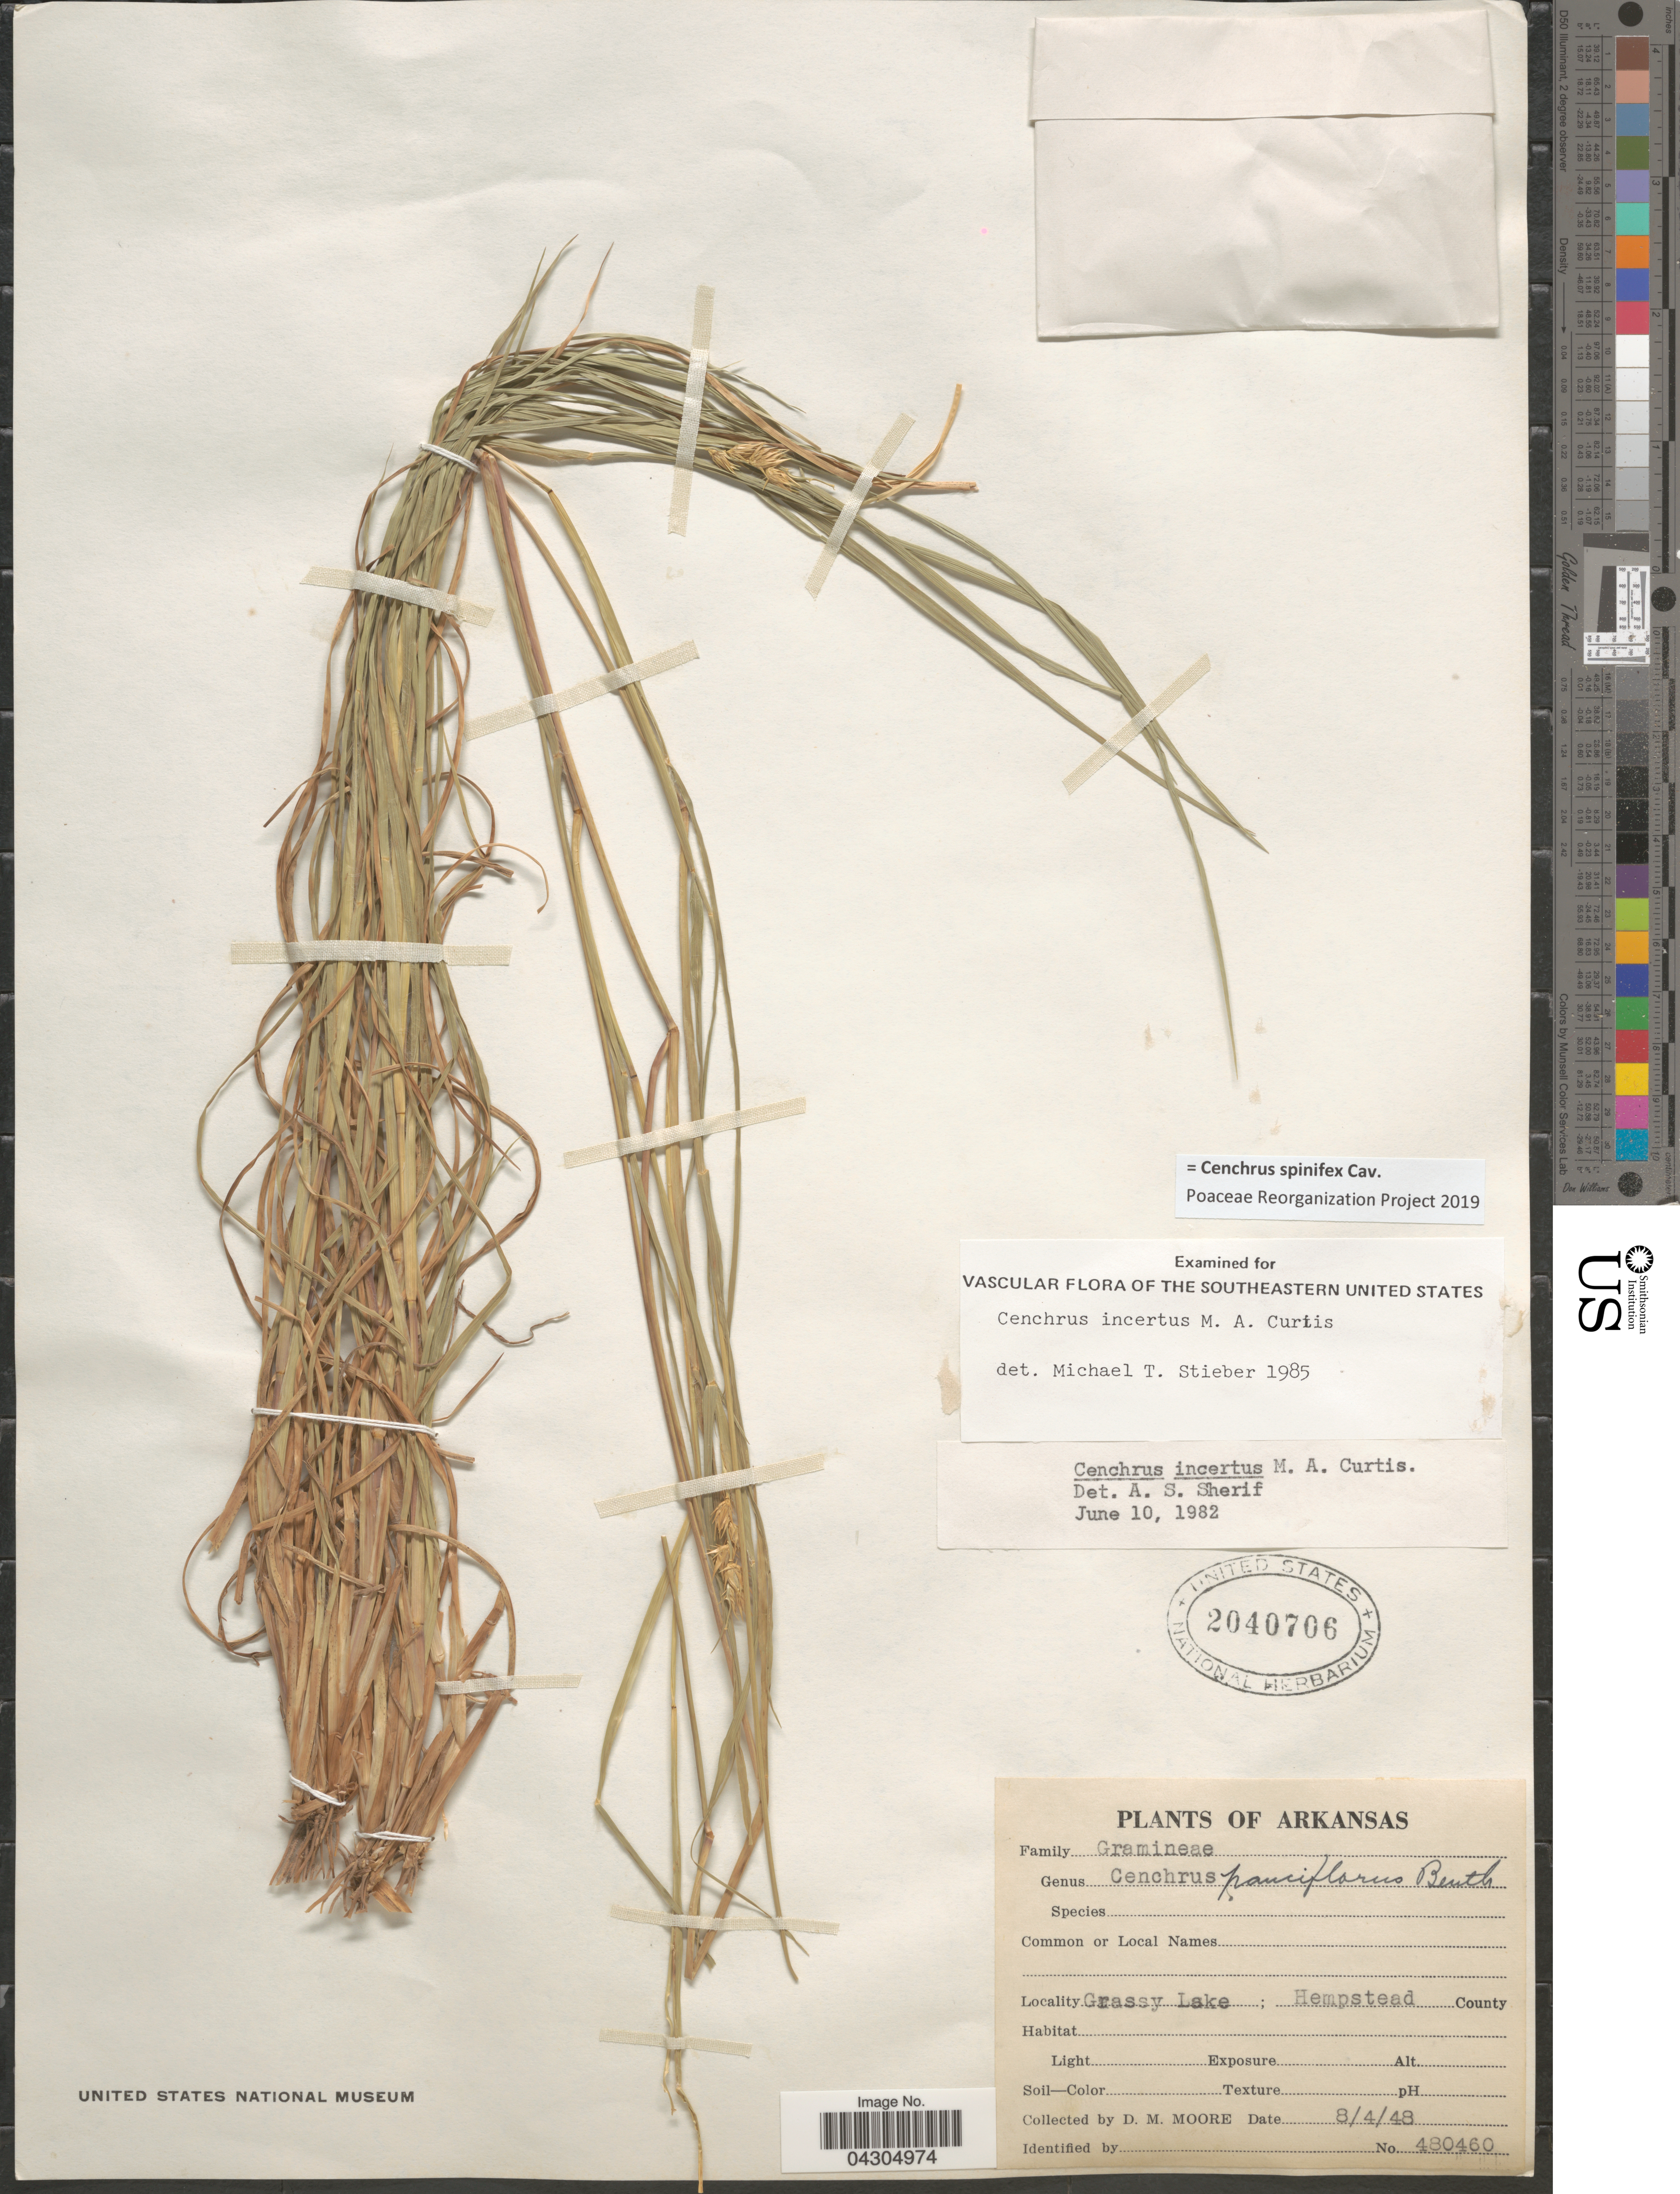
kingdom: Plantae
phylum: Tracheophyta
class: Liliopsida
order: Poales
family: Poaceae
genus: Cenchrus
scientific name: Cenchrus spinifex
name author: Cav.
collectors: D. Moore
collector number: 480460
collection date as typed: Transcribed d/m/y: 4/8/48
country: United States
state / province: Arkansas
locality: Grassy Lake; Hempstead County.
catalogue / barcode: US 2040706